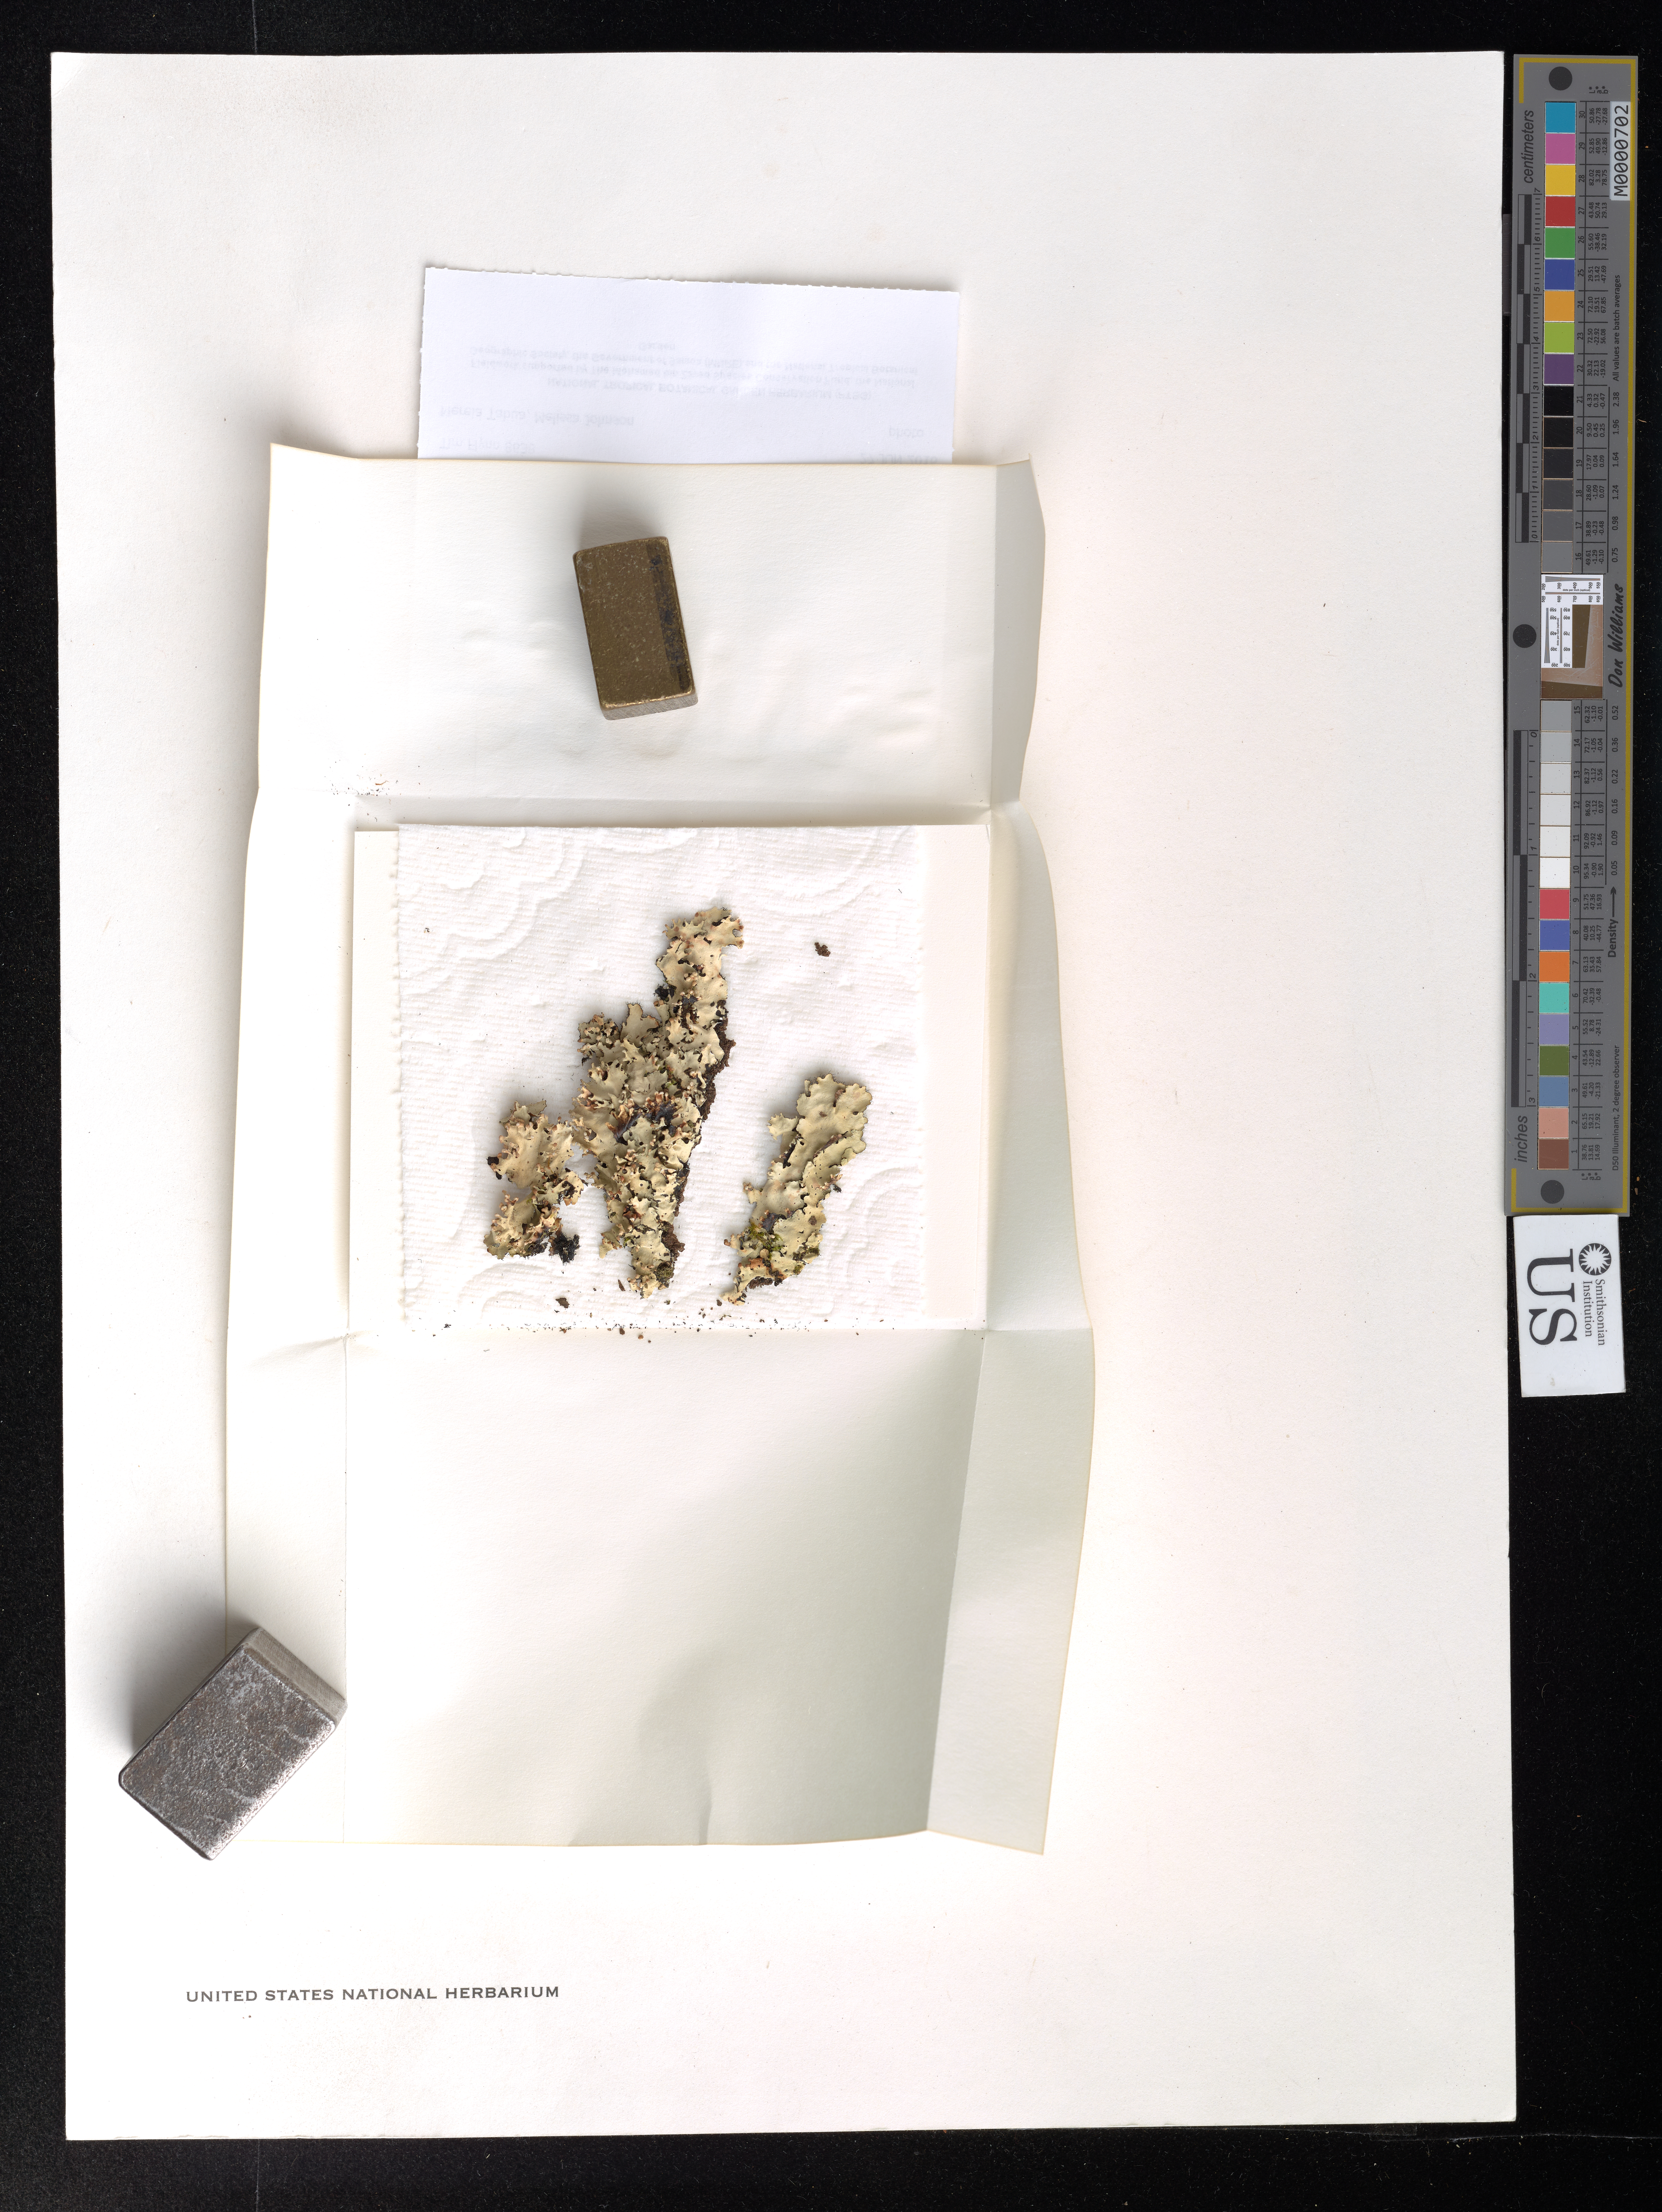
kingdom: Fungi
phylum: Ascomycota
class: Lecanoromycetes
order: Lecanorales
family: Parmeliaceae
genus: Parmotrema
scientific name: Parmotrema sp.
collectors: T. W. Flynn, M. Tabua & M. Johnson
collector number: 8638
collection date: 2016-06-27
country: Samoa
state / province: Gagaifomauga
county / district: Savaii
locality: Trail to Mt. Mata o Le Afi through forested slopes above Aopo.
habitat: Primary montane forest w/ Schefflera, Psychotria, Piper, Cyathea, Sarcopygme, Cyrtandra.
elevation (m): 1122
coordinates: -13.584090, -172.503690